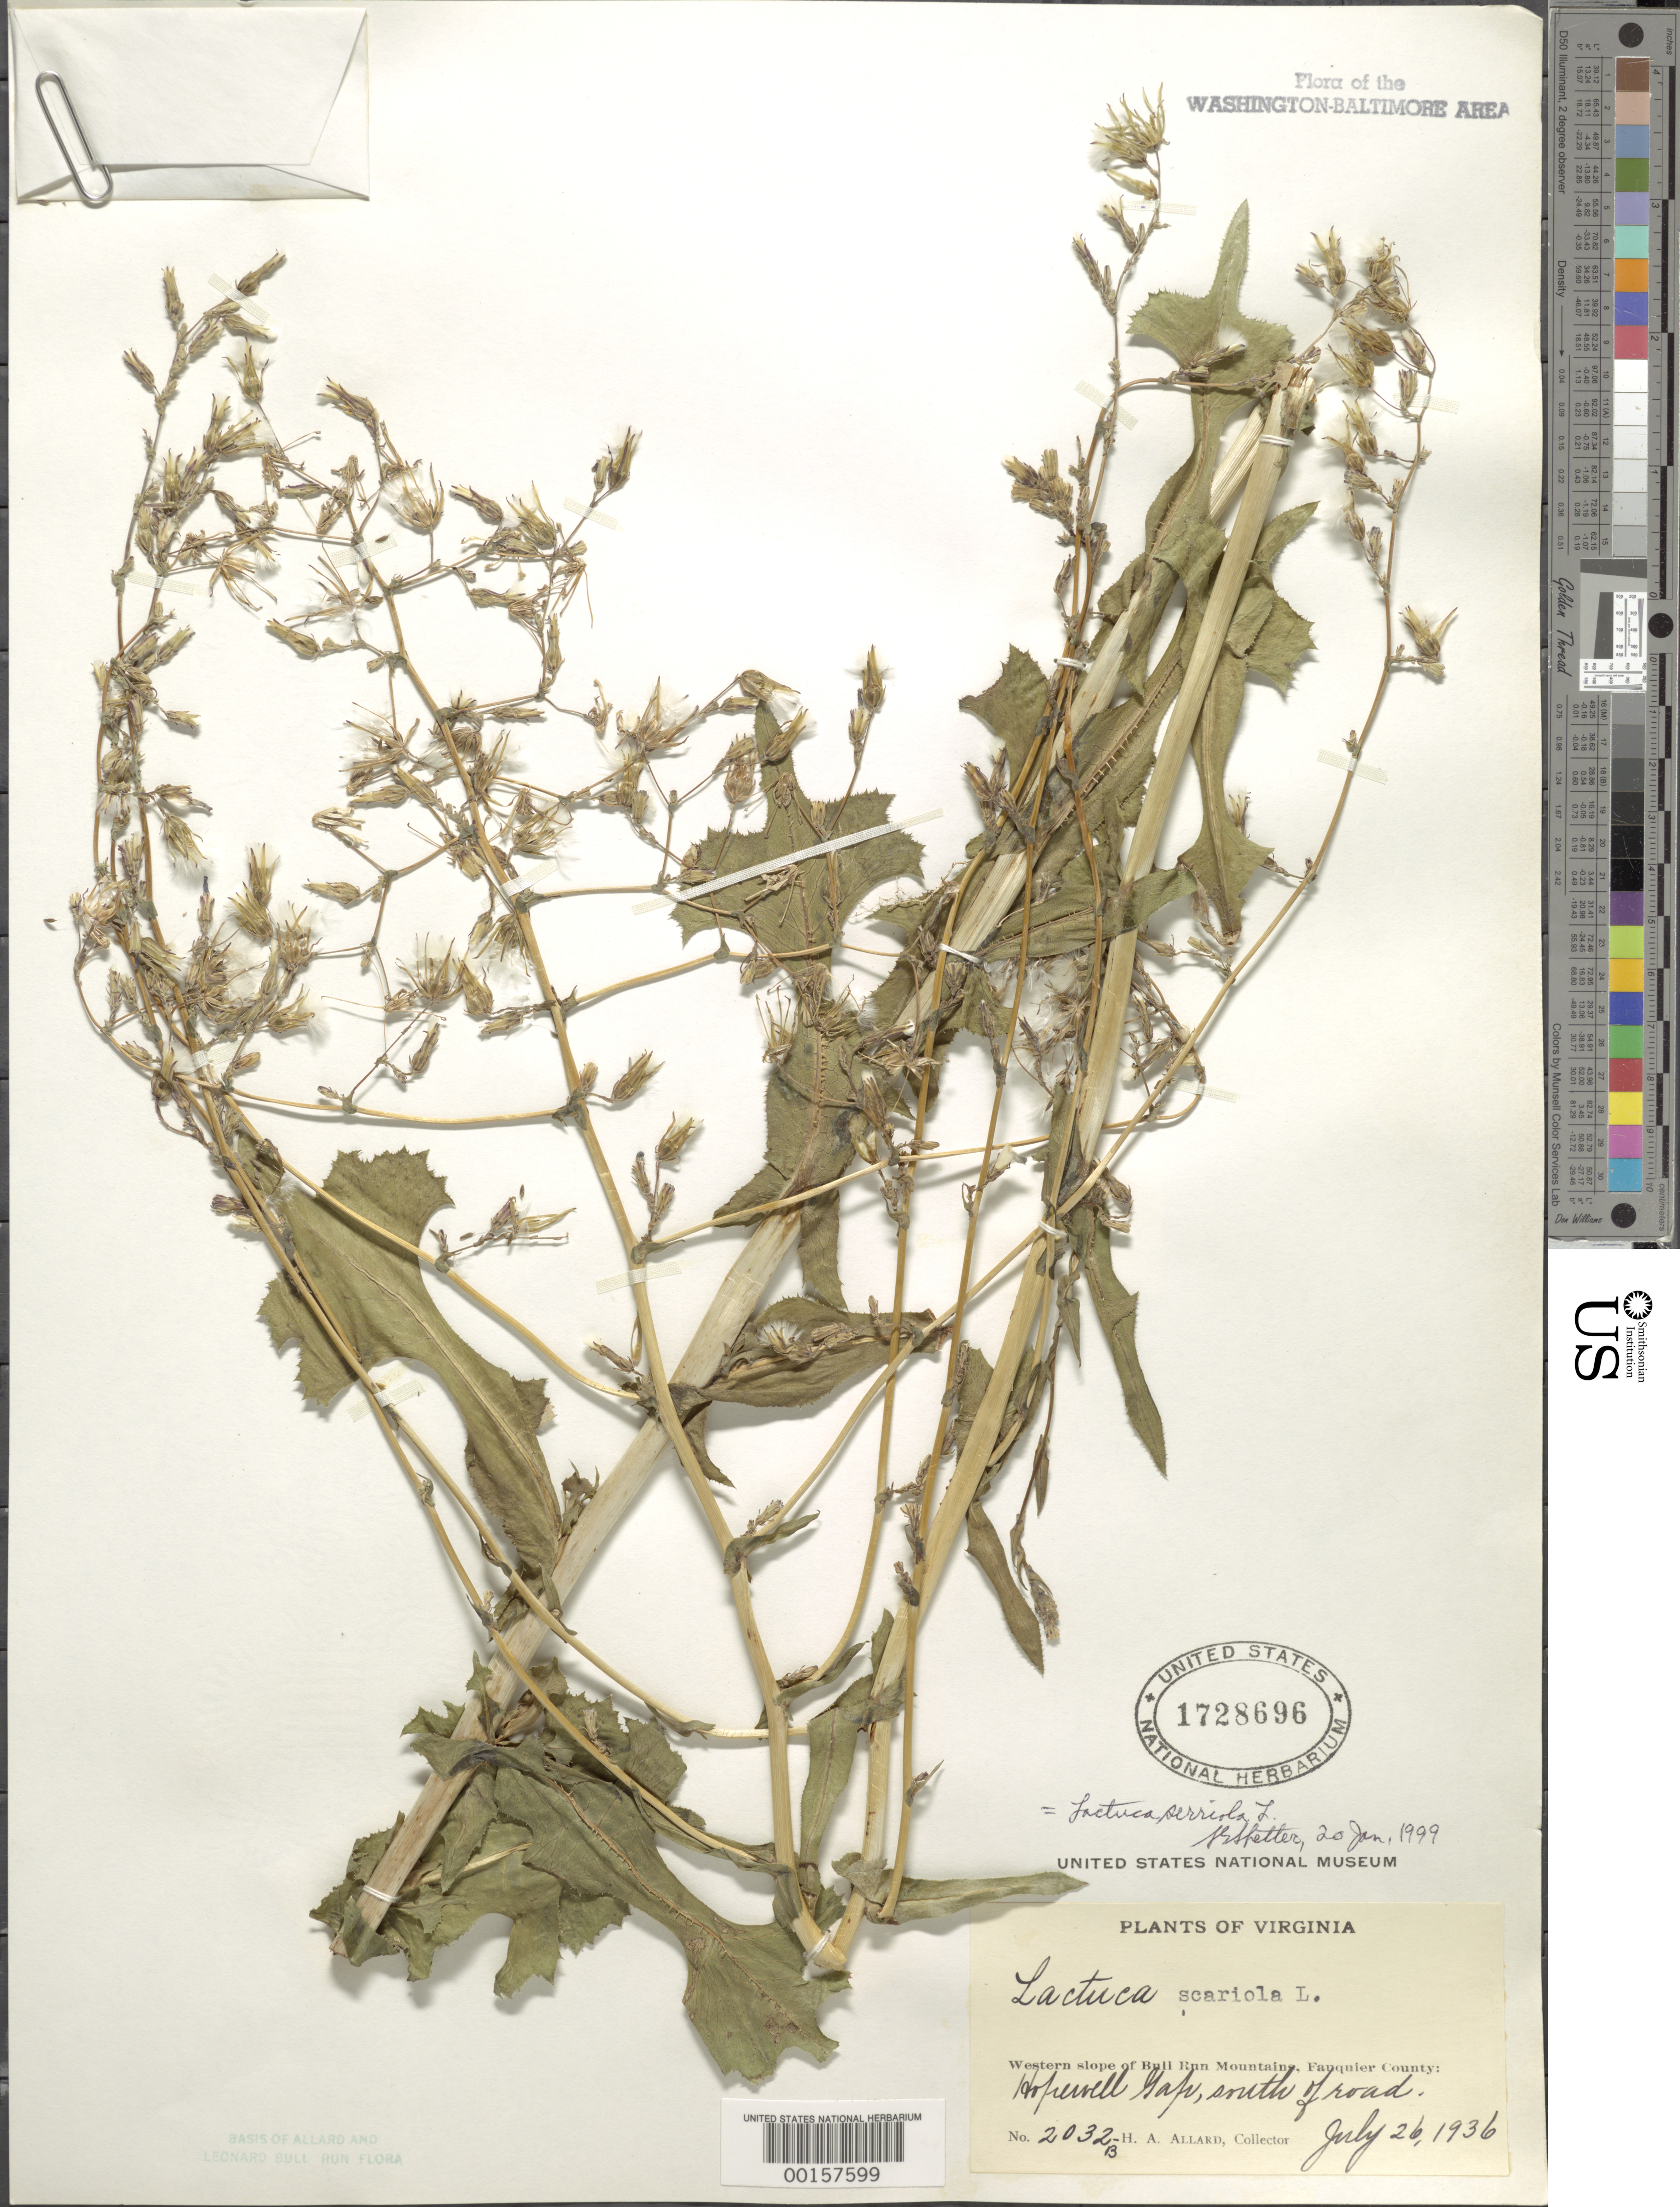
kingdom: Plantae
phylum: Tracheophyta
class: Magnoliopsida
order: Asterales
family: Asteraceae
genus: Lactuca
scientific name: Lactuca serriola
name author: L.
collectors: H. A. Allard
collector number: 2032B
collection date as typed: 26 Jul 1936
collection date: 1936-07-26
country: United States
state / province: Virginia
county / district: Fauquier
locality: Hopewell Gap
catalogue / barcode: US 1728696